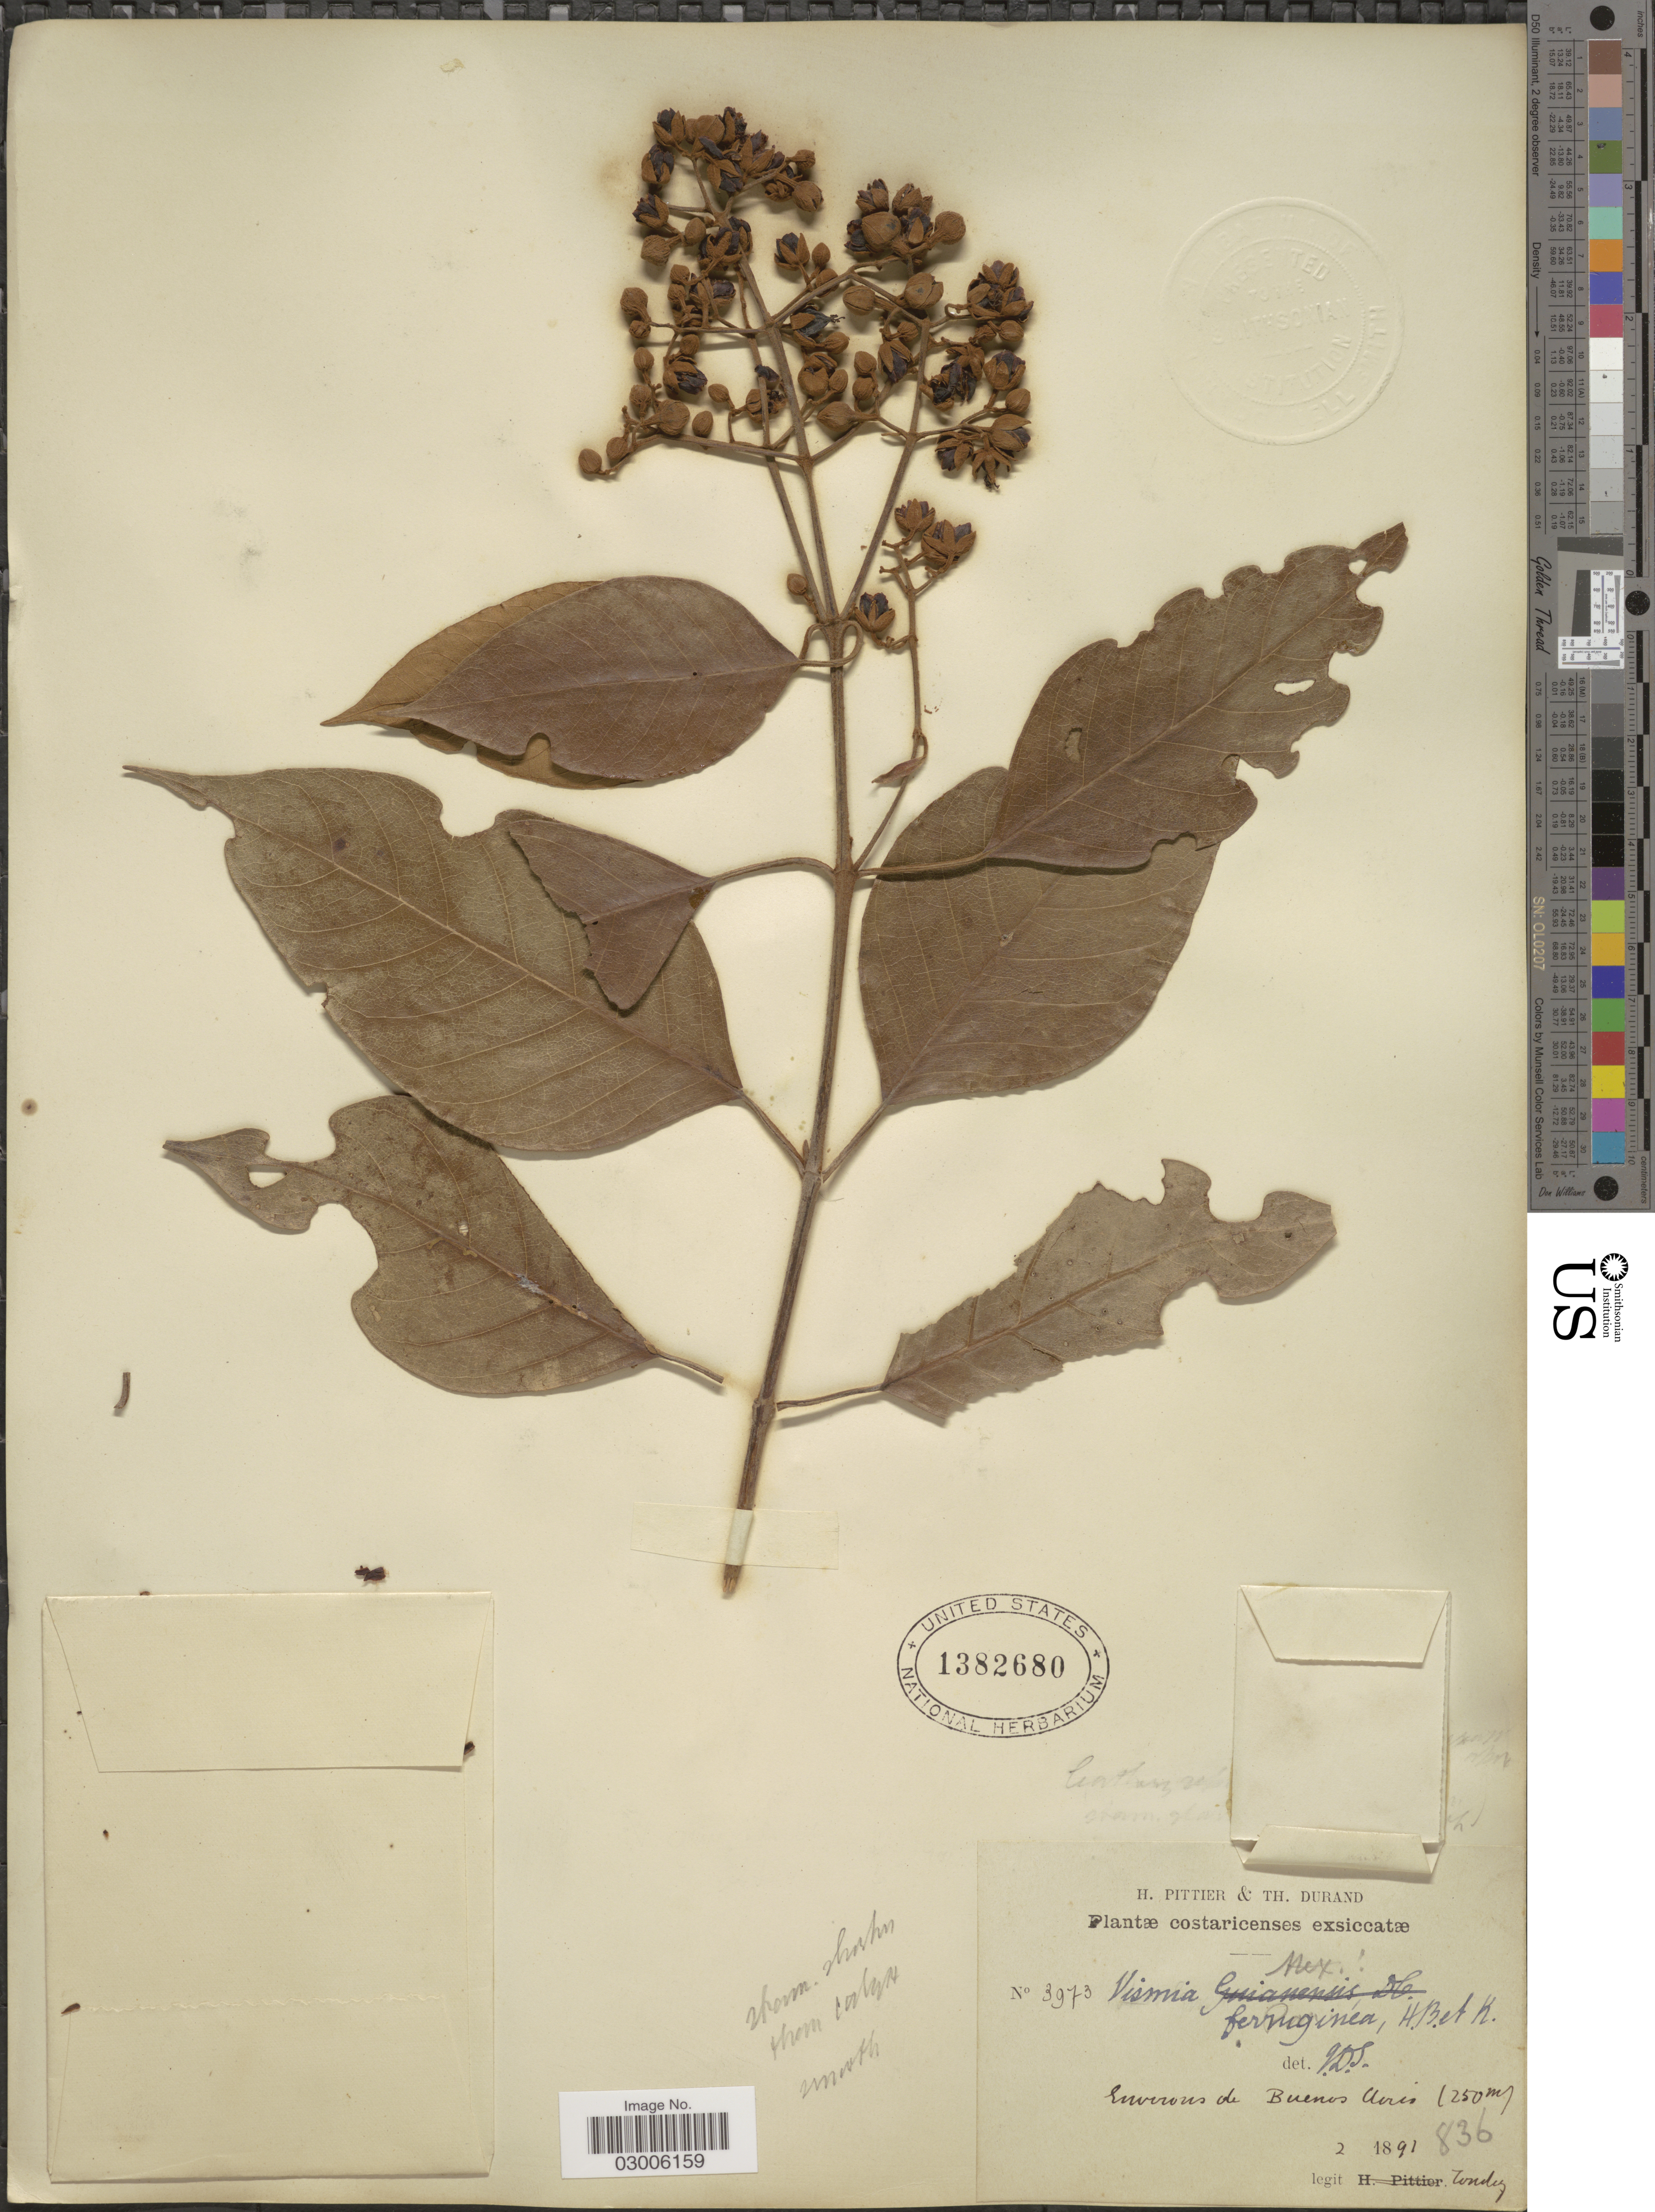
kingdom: Plantae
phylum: Tracheophyta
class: Magnoliopsida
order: Malpighiales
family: Hypericaceae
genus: Vismia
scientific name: Vismia baccifera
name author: (L.) Triana & Planch.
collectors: Tonduz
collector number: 3973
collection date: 1891-02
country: Costa Rica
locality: Environs de Buenos Aires.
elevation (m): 250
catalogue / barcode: US 1382680